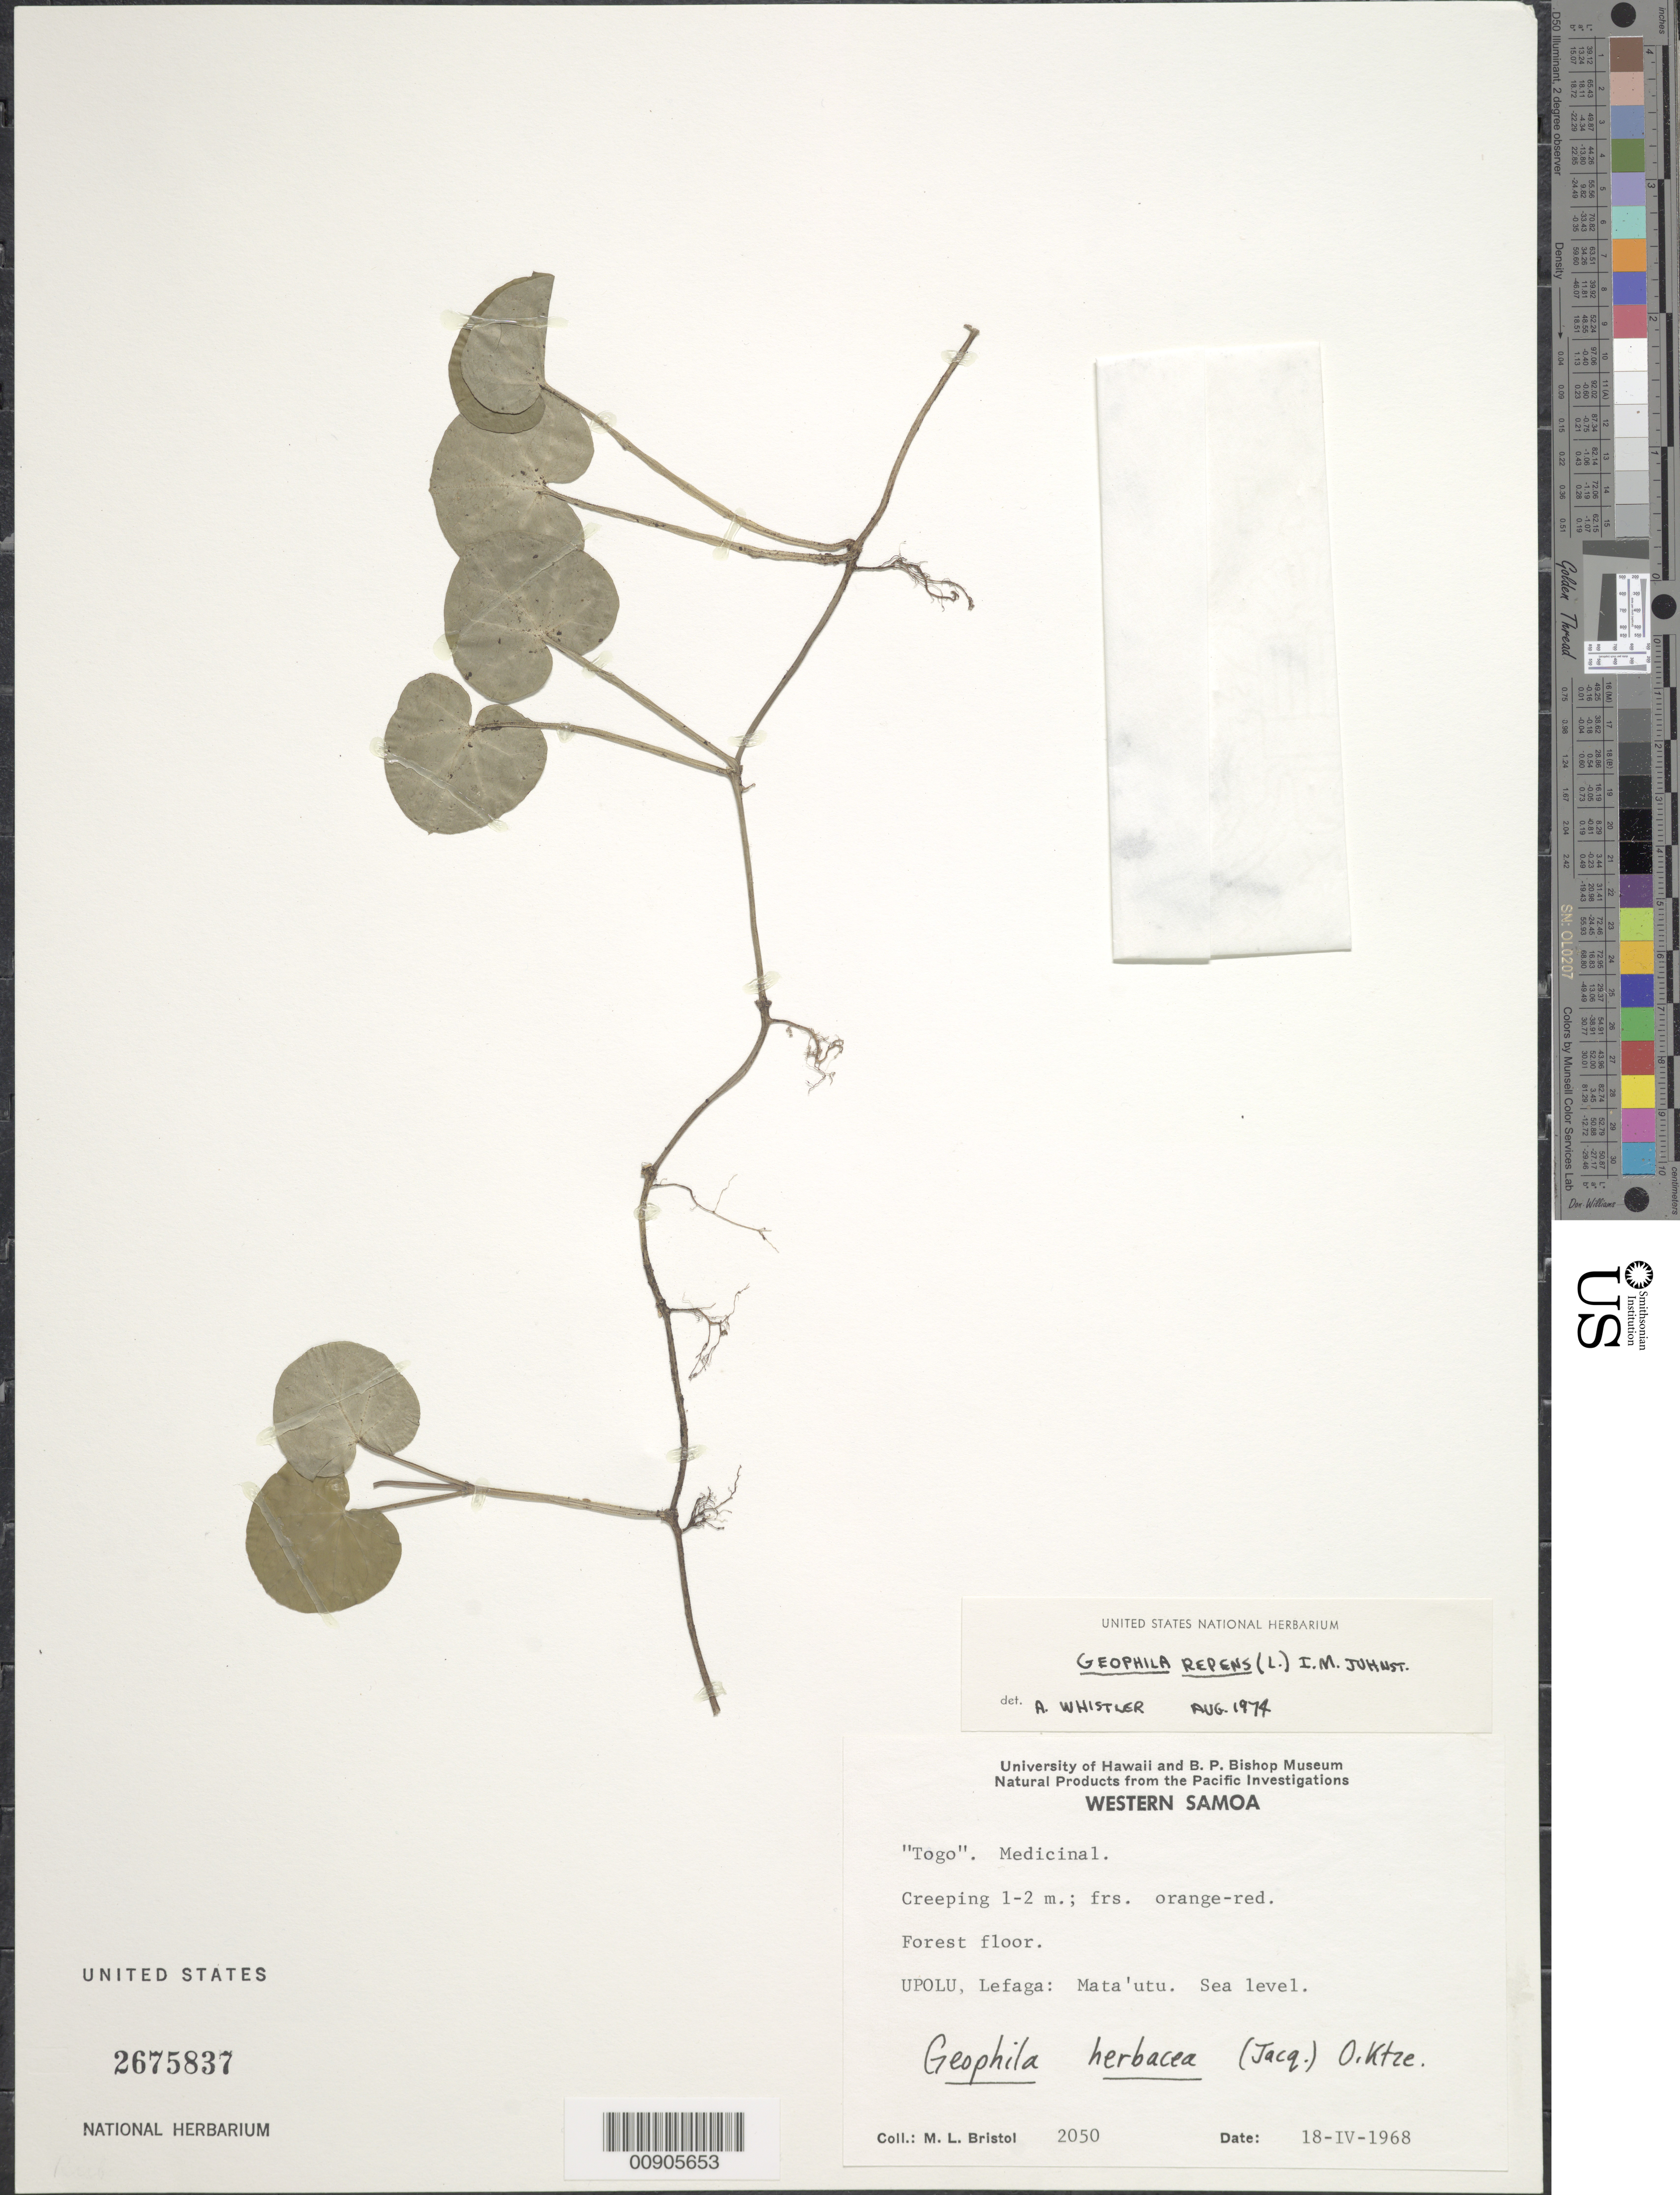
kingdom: Plantae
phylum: Tracheophyta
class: Magnoliopsida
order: Solanales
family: Convolvulaceae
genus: Ipomoea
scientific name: Ipomoea gracilis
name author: R. Br.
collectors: M. L. Bristol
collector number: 26089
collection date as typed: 18 Apr 1968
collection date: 1968-04-18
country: Samoa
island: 'Upolu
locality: Lefaga: Mata'utu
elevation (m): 0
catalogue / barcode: US 2637992